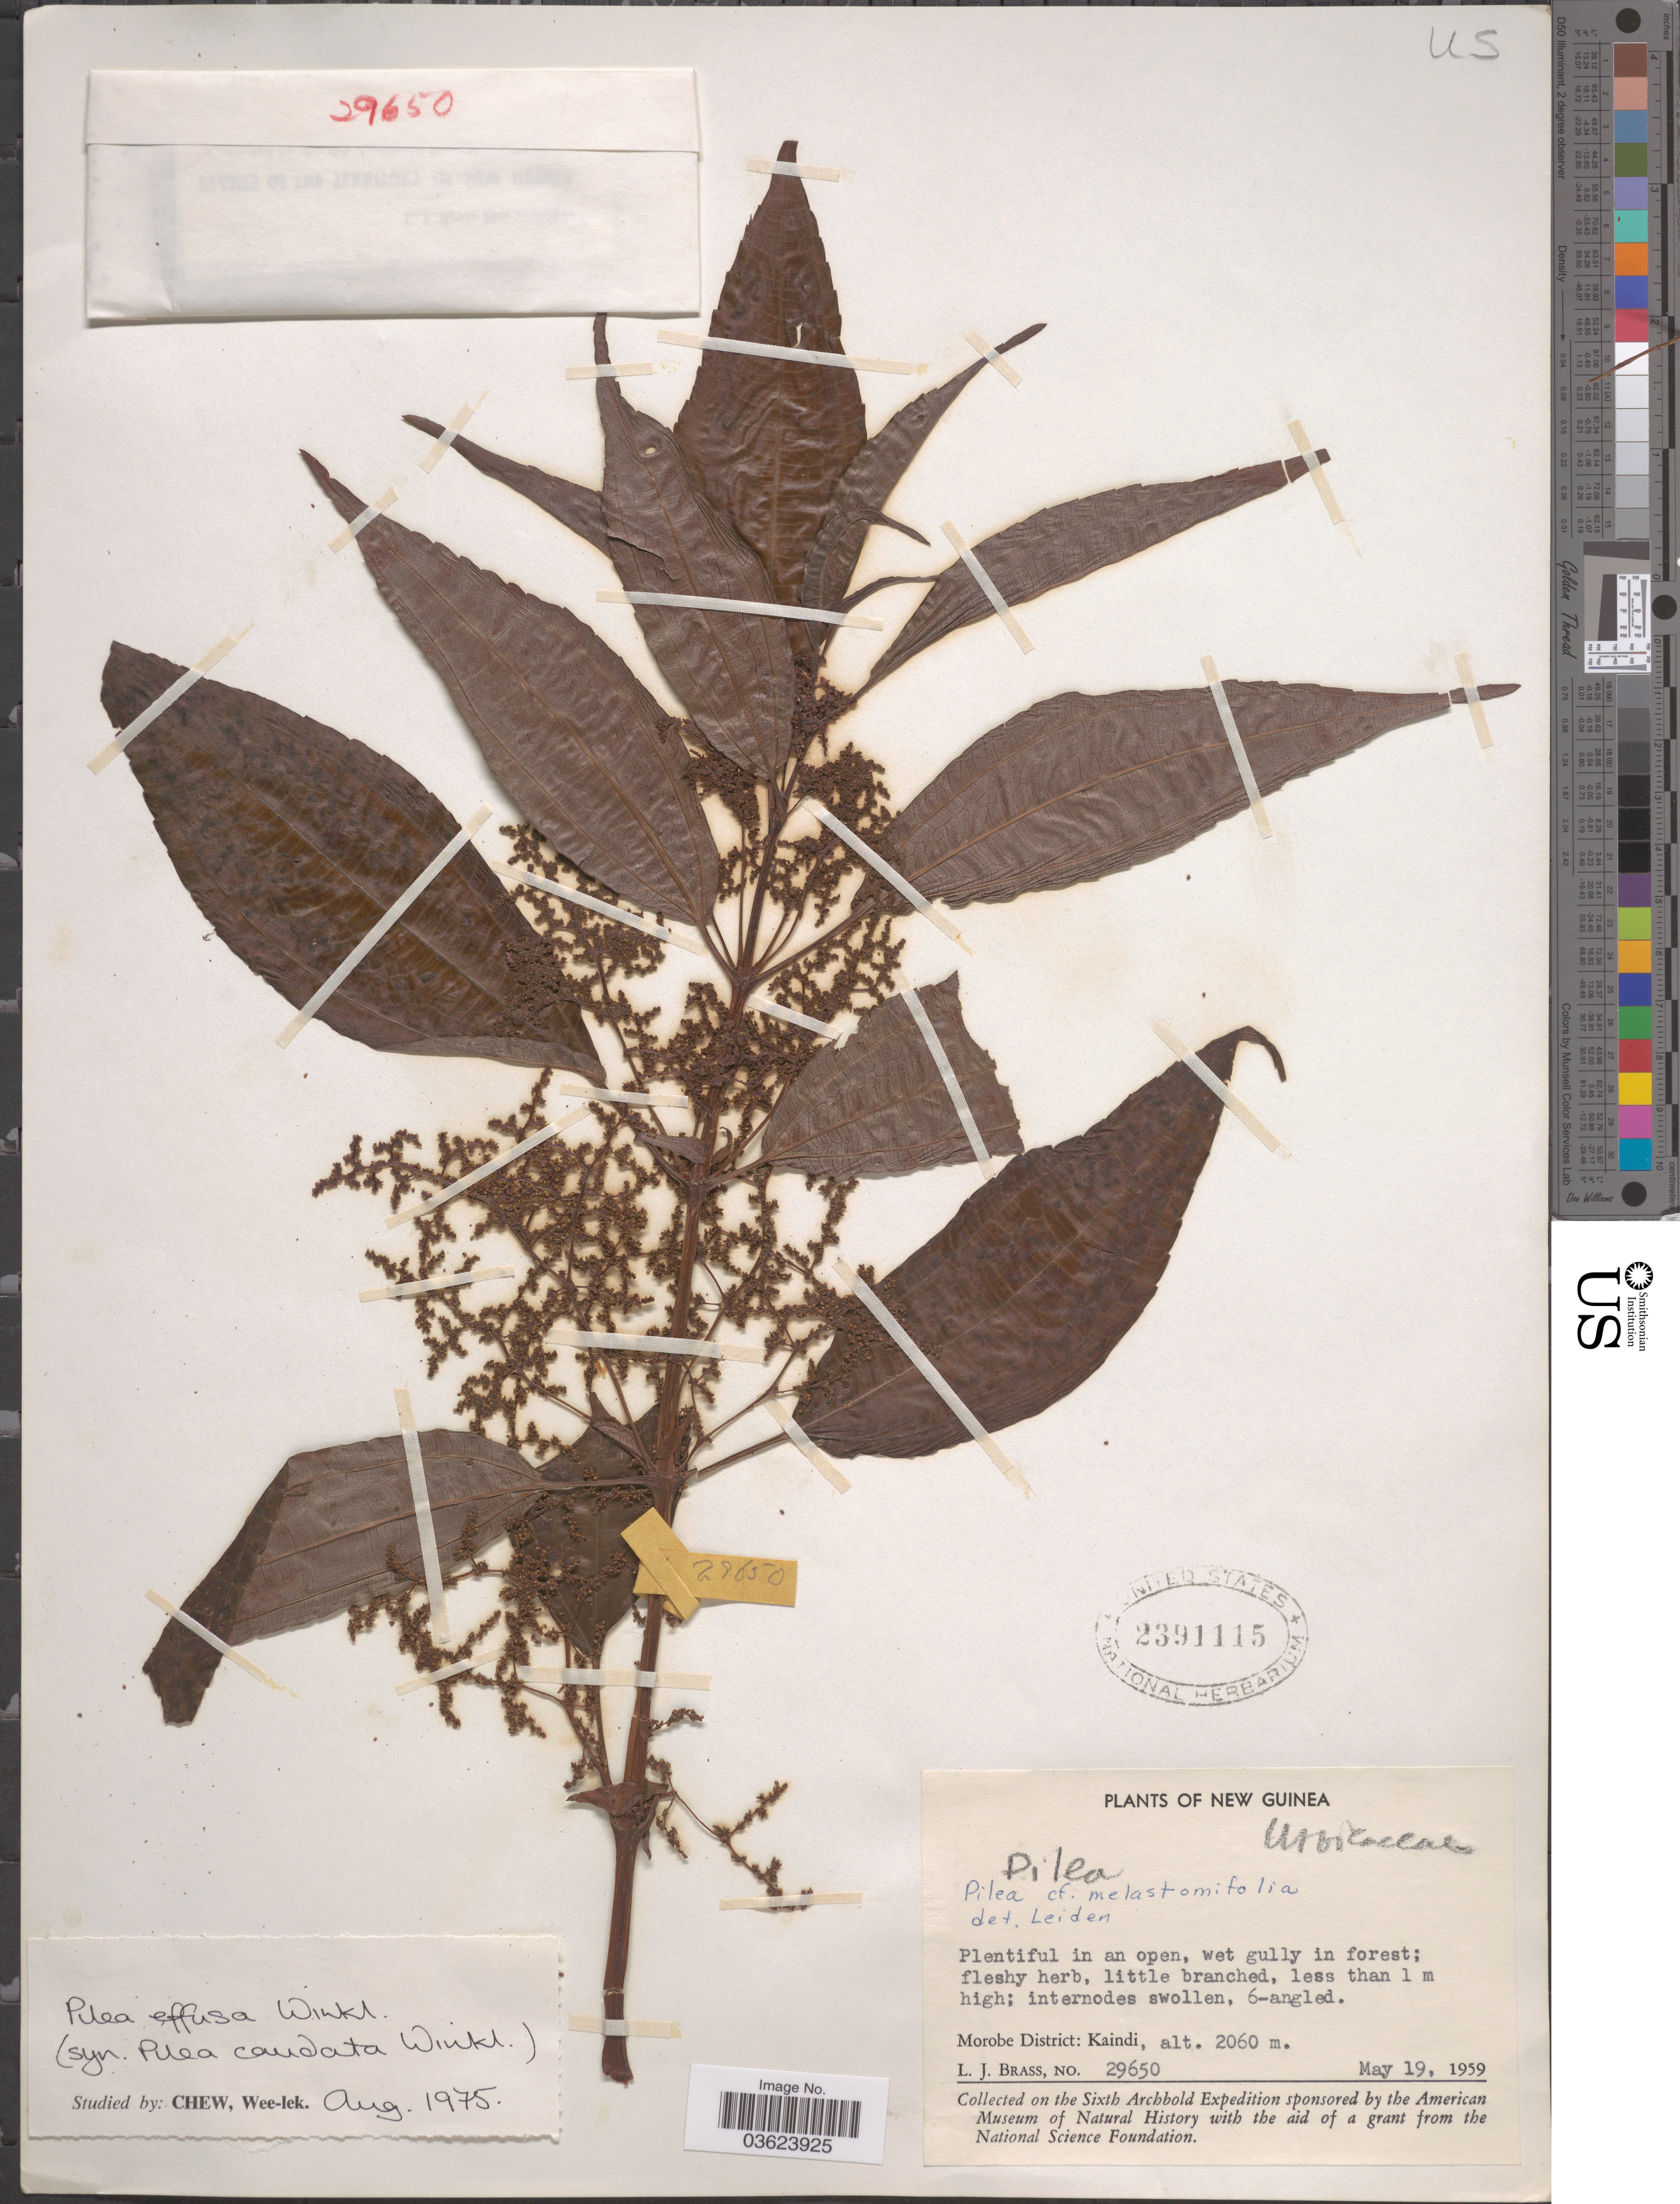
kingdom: Plantae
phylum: Tracheophyta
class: Magnoliopsida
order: Rosales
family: Urticaceae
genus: Pilea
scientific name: Pilea effusa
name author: H.J.P. Winkl.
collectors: L. J. Brass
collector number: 29650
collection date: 1959-05-19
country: Papua New Guinea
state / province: Morobe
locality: New Guinea. Morobe District: Kaindi.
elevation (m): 2060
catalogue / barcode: US 2391115